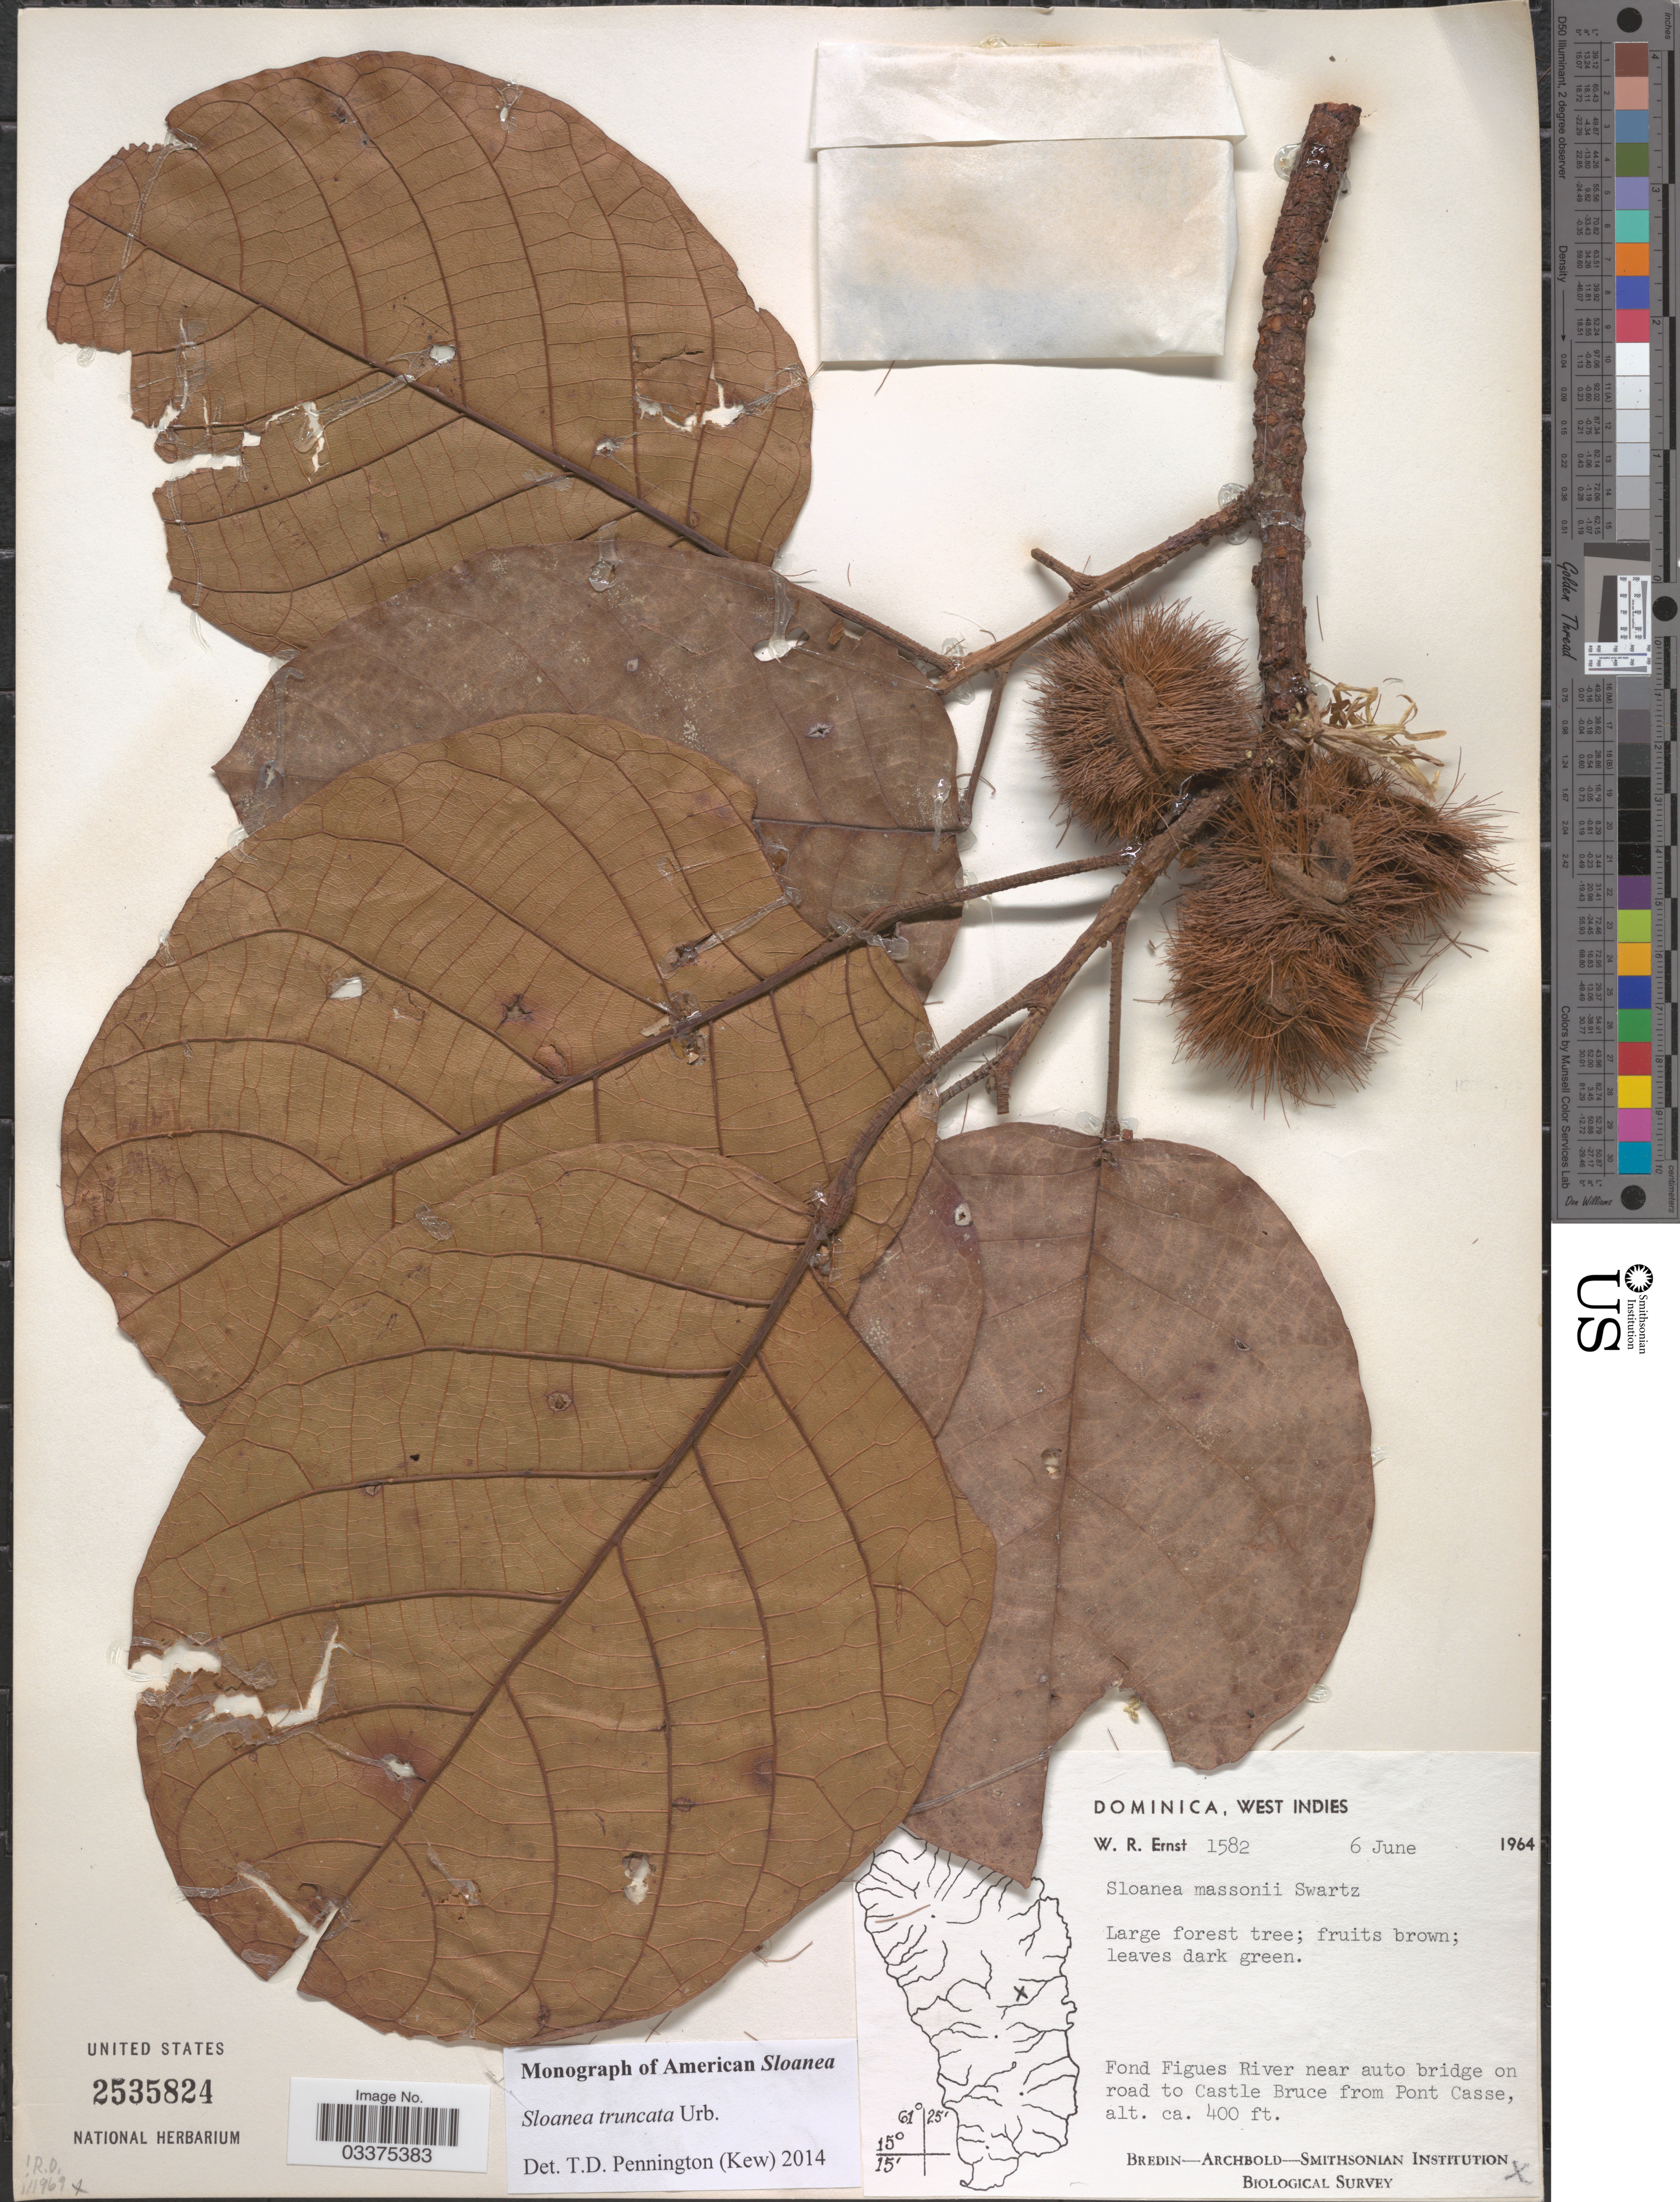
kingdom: Plantae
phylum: Tracheophyta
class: Magnoliopsida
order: Oxalidales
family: Elaeocarpaceae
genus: Sloanea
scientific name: Sloanea truncata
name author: Urb.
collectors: W. R. Ernst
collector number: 1582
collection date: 1964-06-06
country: Dominica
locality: Fond Figues River near auto bridge on road to Castle Bruce from Pont Casse.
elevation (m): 122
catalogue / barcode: US 2535824